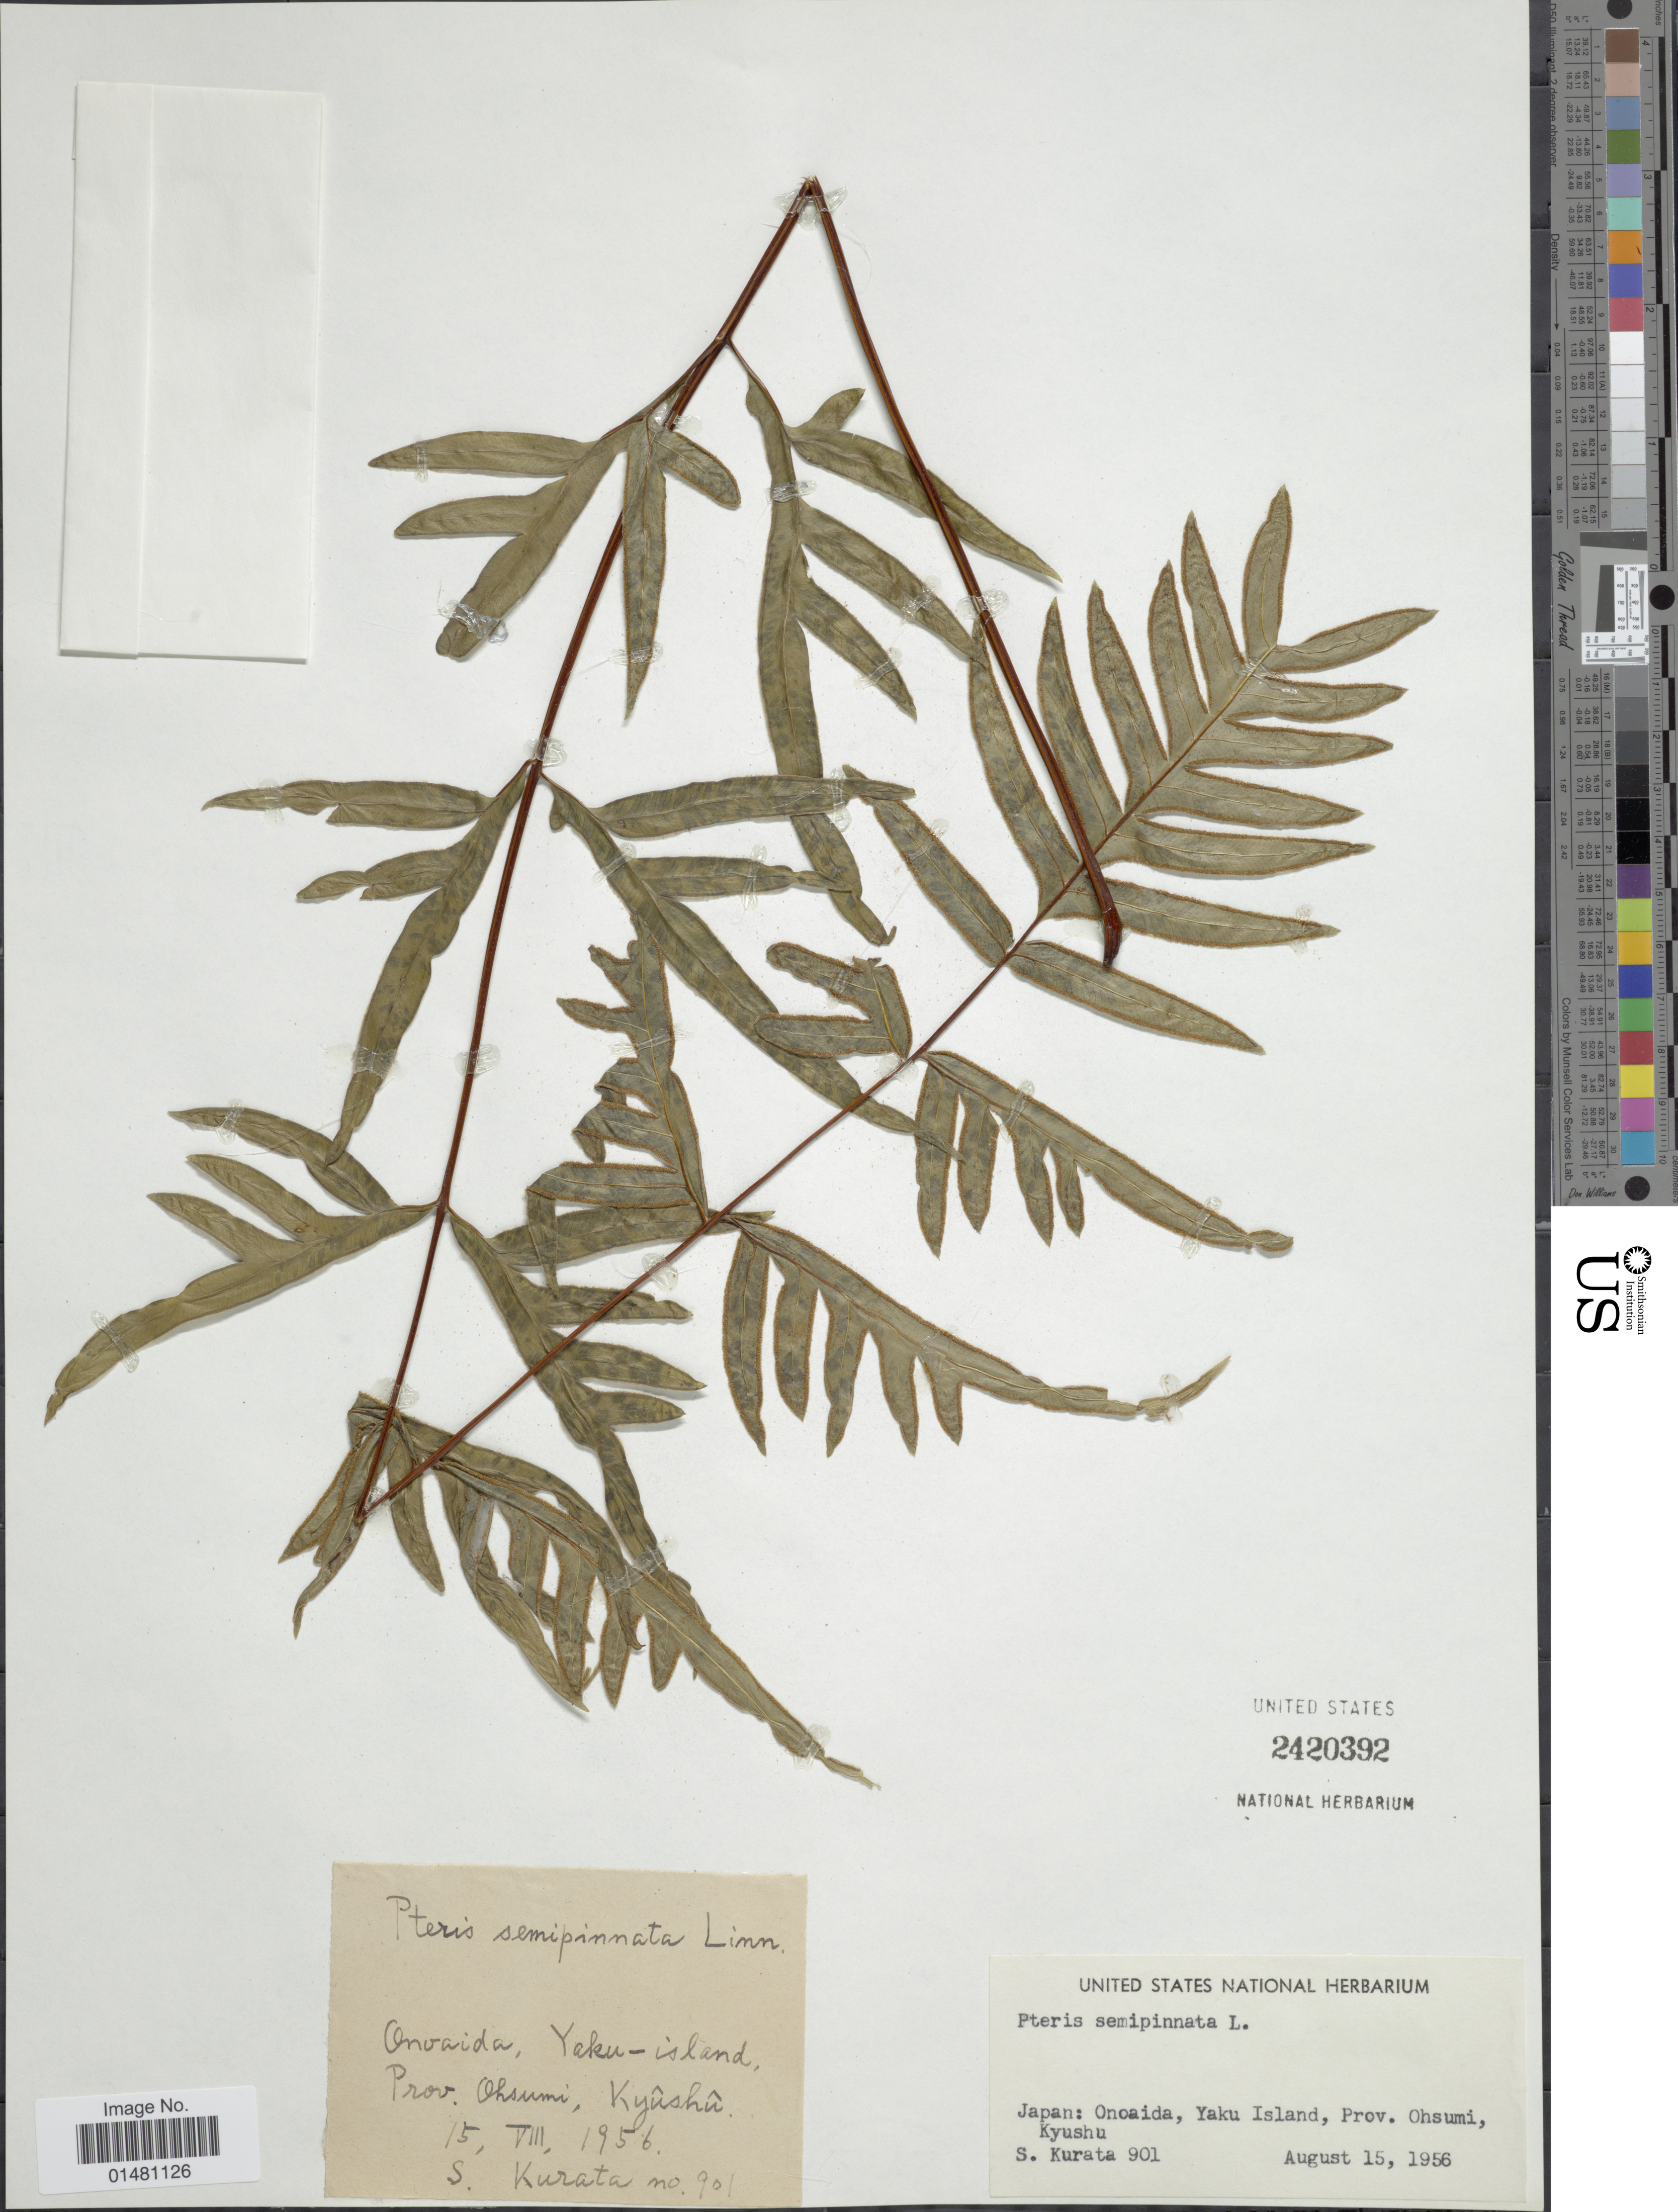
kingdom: Plantae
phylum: Tracheophyta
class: Polypodiopsida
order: Polypodiales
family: Pteridaceae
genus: Pteris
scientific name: Pteris semipinnata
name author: L.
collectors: Sa. Kurata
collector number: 901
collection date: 1956-08-15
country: Japan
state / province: Kagosima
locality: Onoaida, Yaku Island, Prov. Ohsumi, Kyushu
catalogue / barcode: US 2420392